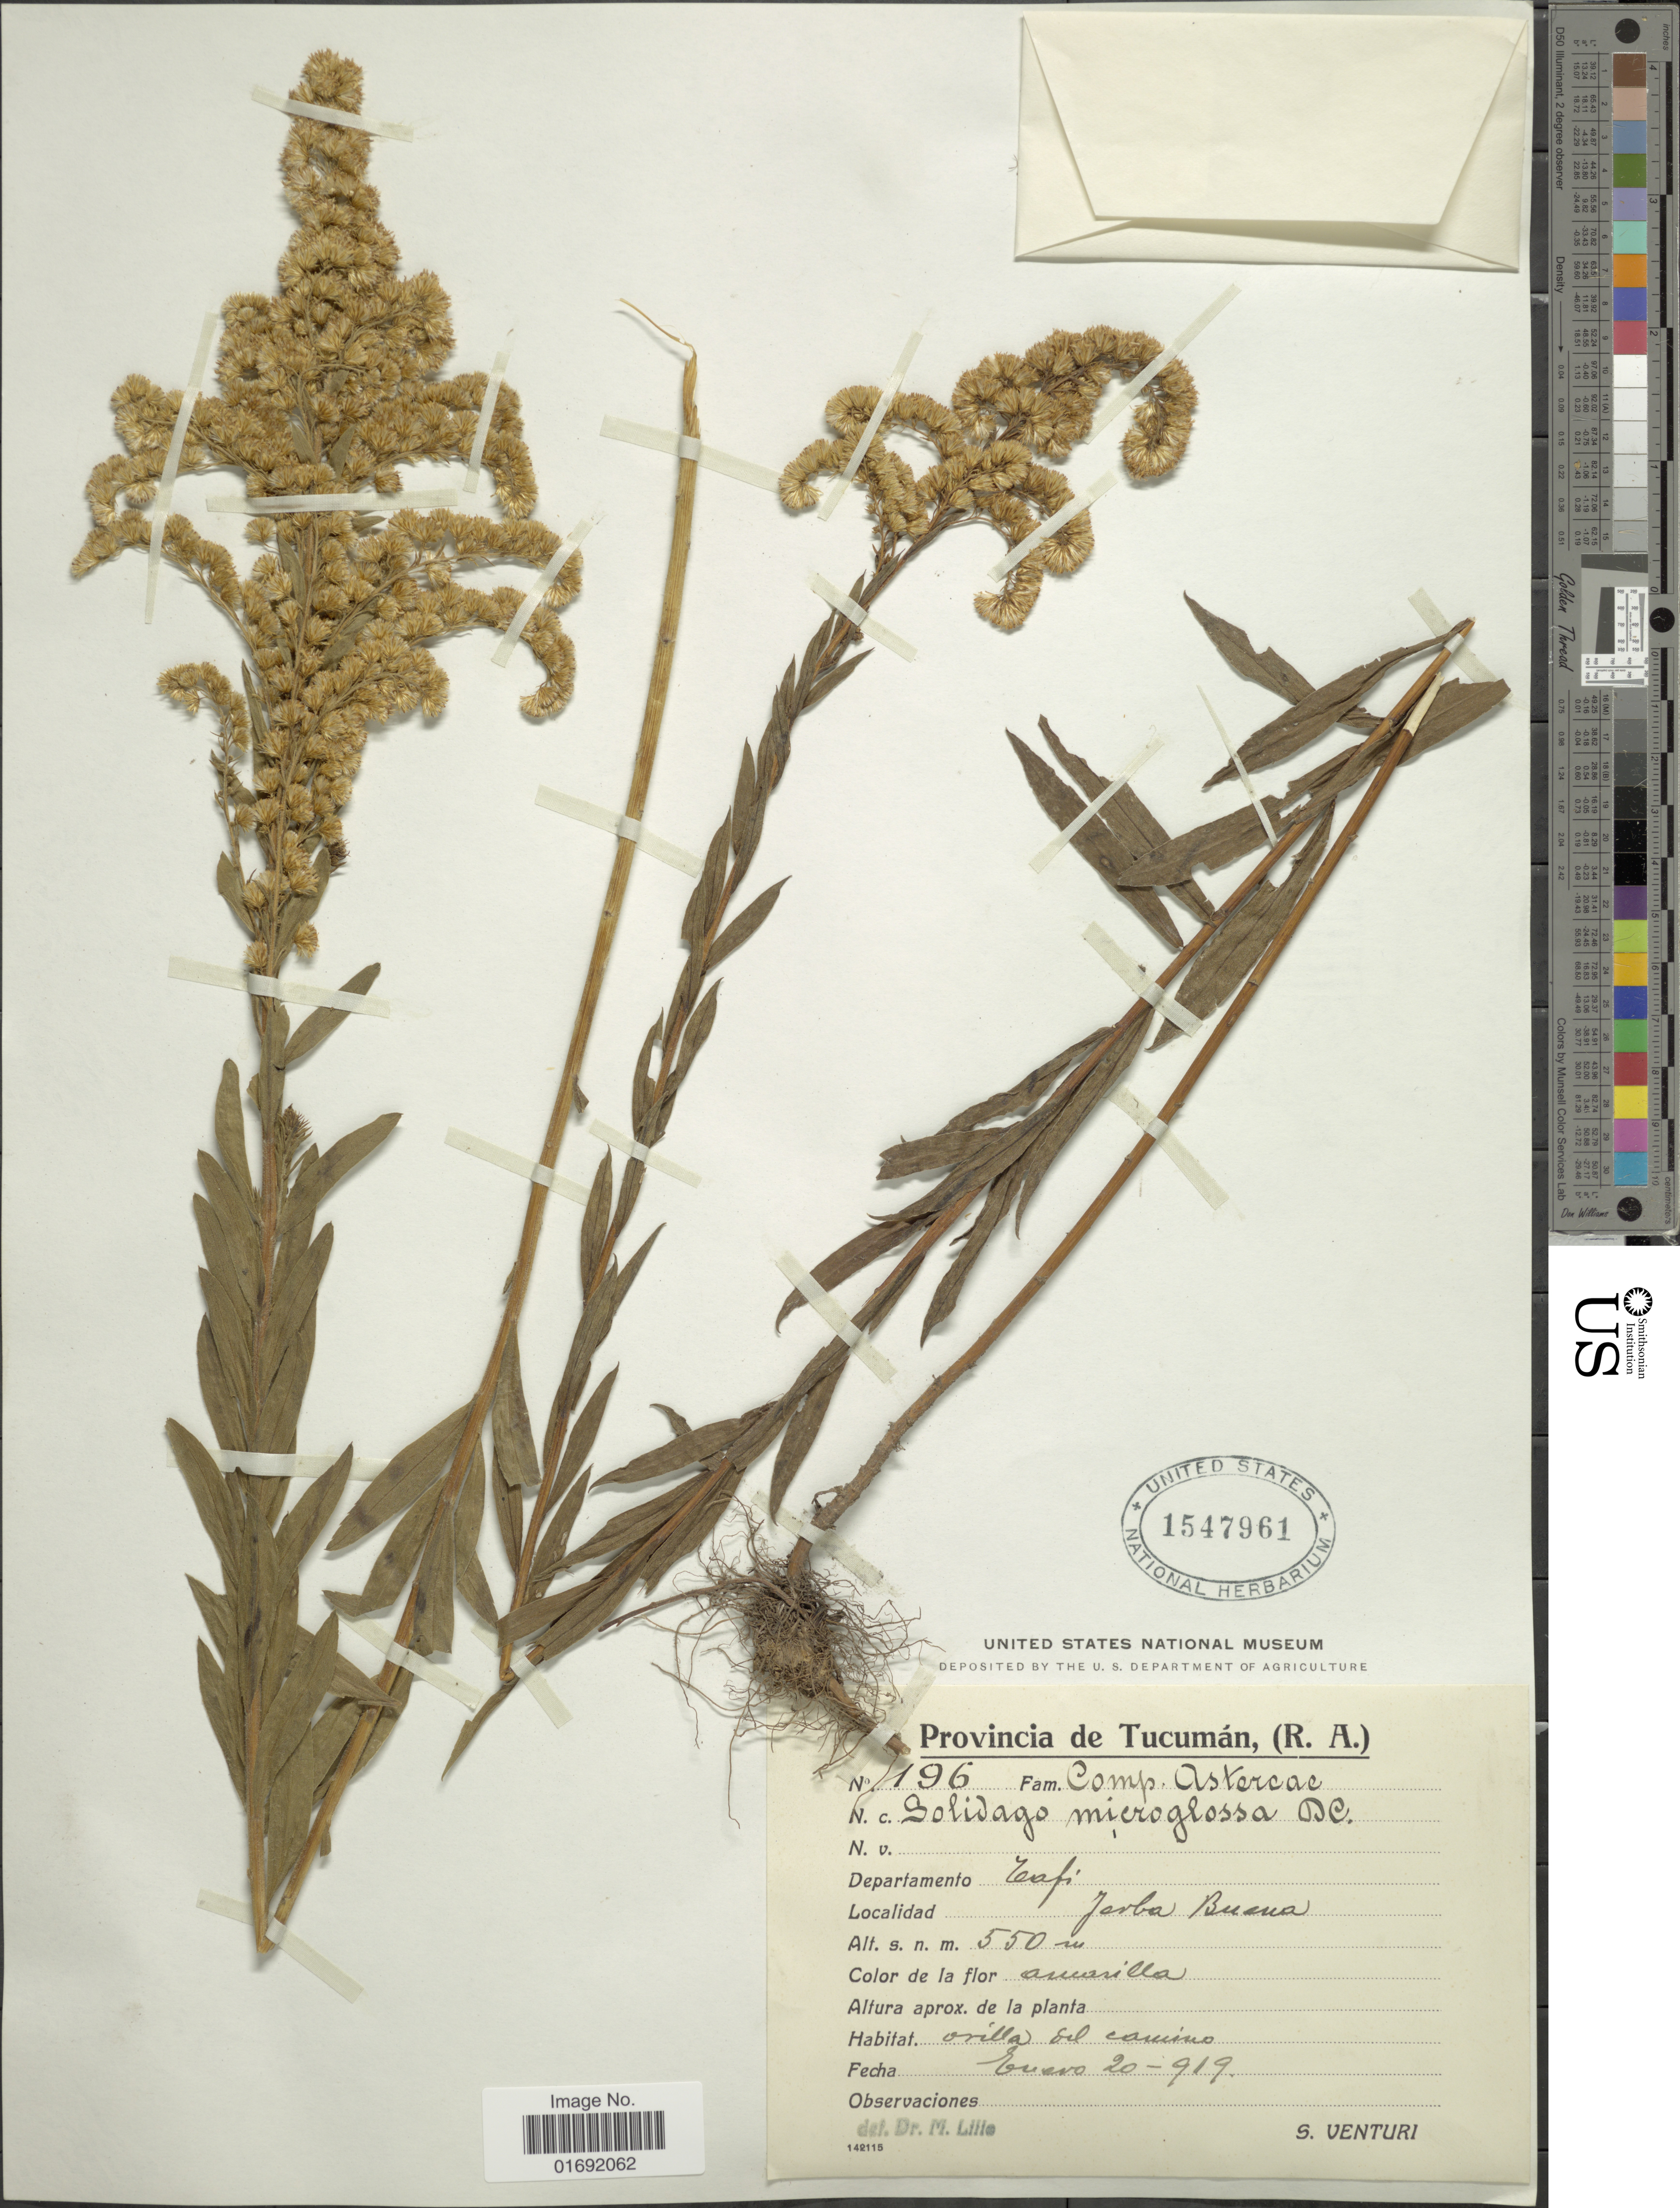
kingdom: Plantae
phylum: Tracheophyta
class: Magnoliopsida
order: Asterales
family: Asteraceae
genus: Solidago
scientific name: Solidago chilensis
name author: Meyen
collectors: S. Venturi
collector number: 196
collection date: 1919-01-20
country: Argentina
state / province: Tucuman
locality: Departamento Tafi, Jerba Buena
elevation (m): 550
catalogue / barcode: US 1547961